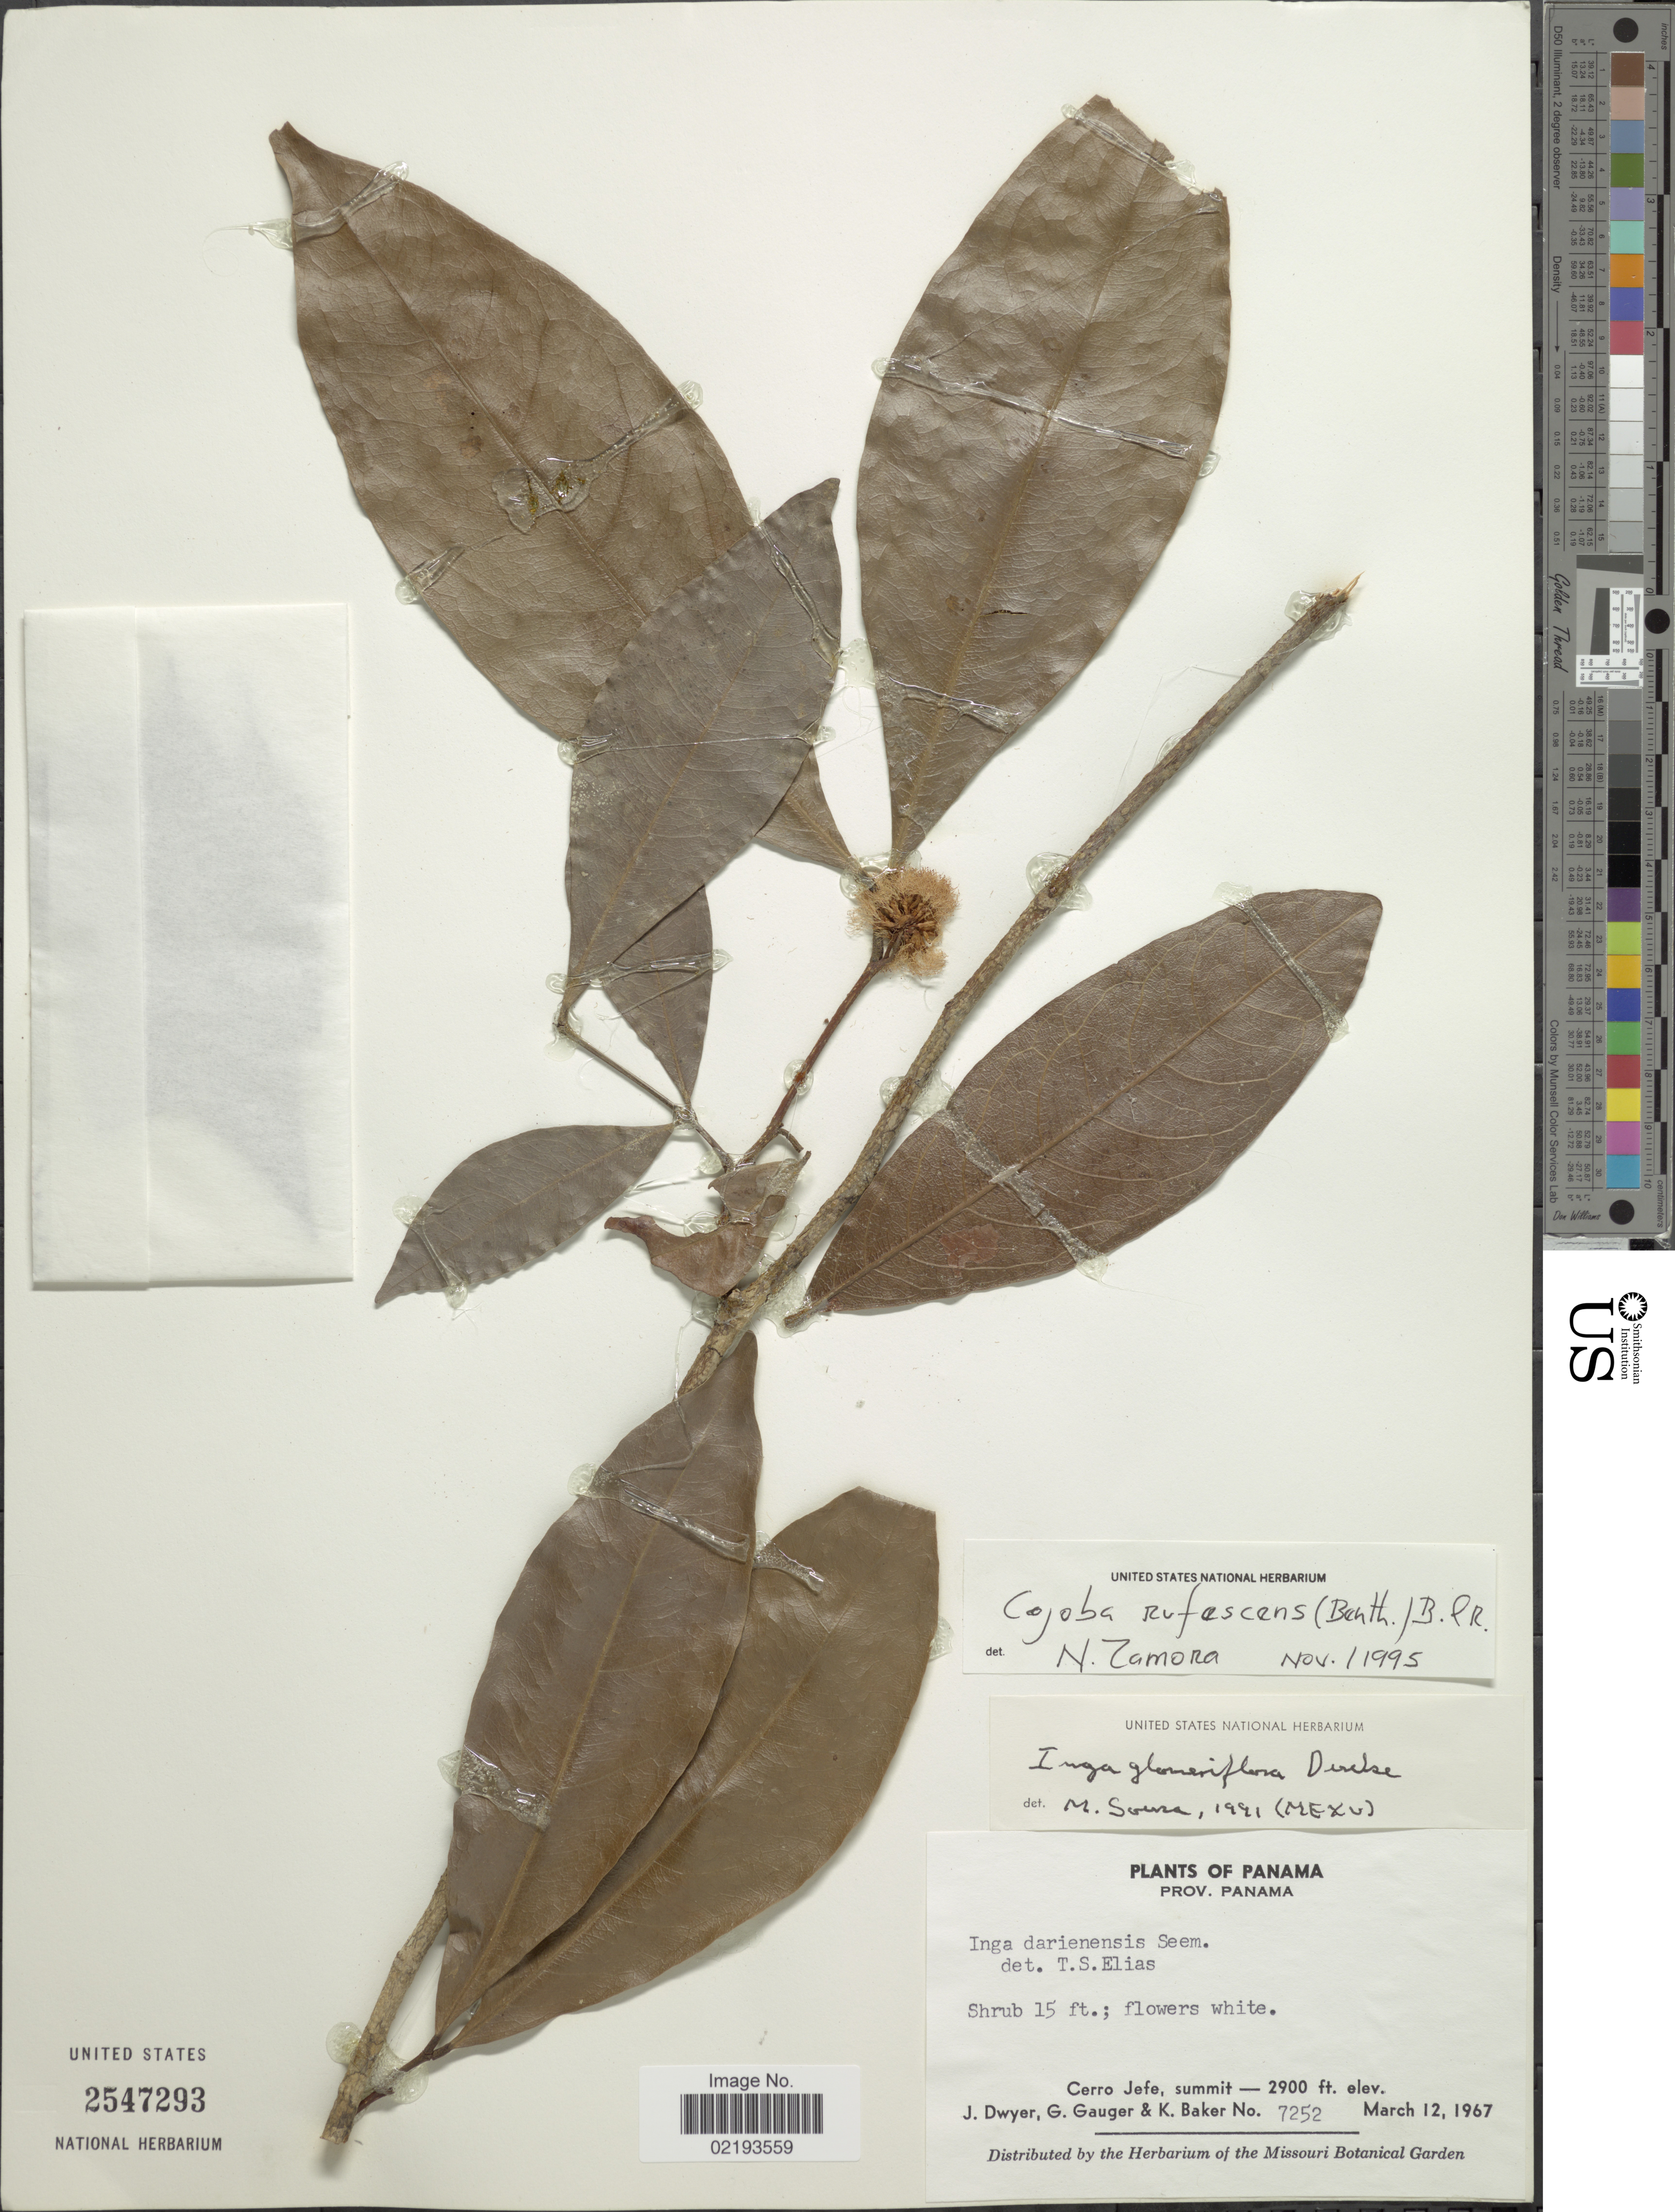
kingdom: Plantae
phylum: Tracheophyta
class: Magnoliopsida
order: Fabales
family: Fabaceae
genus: Cojoba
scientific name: Cojoba rufescens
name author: (Benth.) Britton & Rose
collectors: J. Dwyer, G. Gauger & K. Baker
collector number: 7252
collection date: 1967-03-12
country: Panama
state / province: Panamá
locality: Cerro Jefe, summit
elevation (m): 884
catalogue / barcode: US 2547293